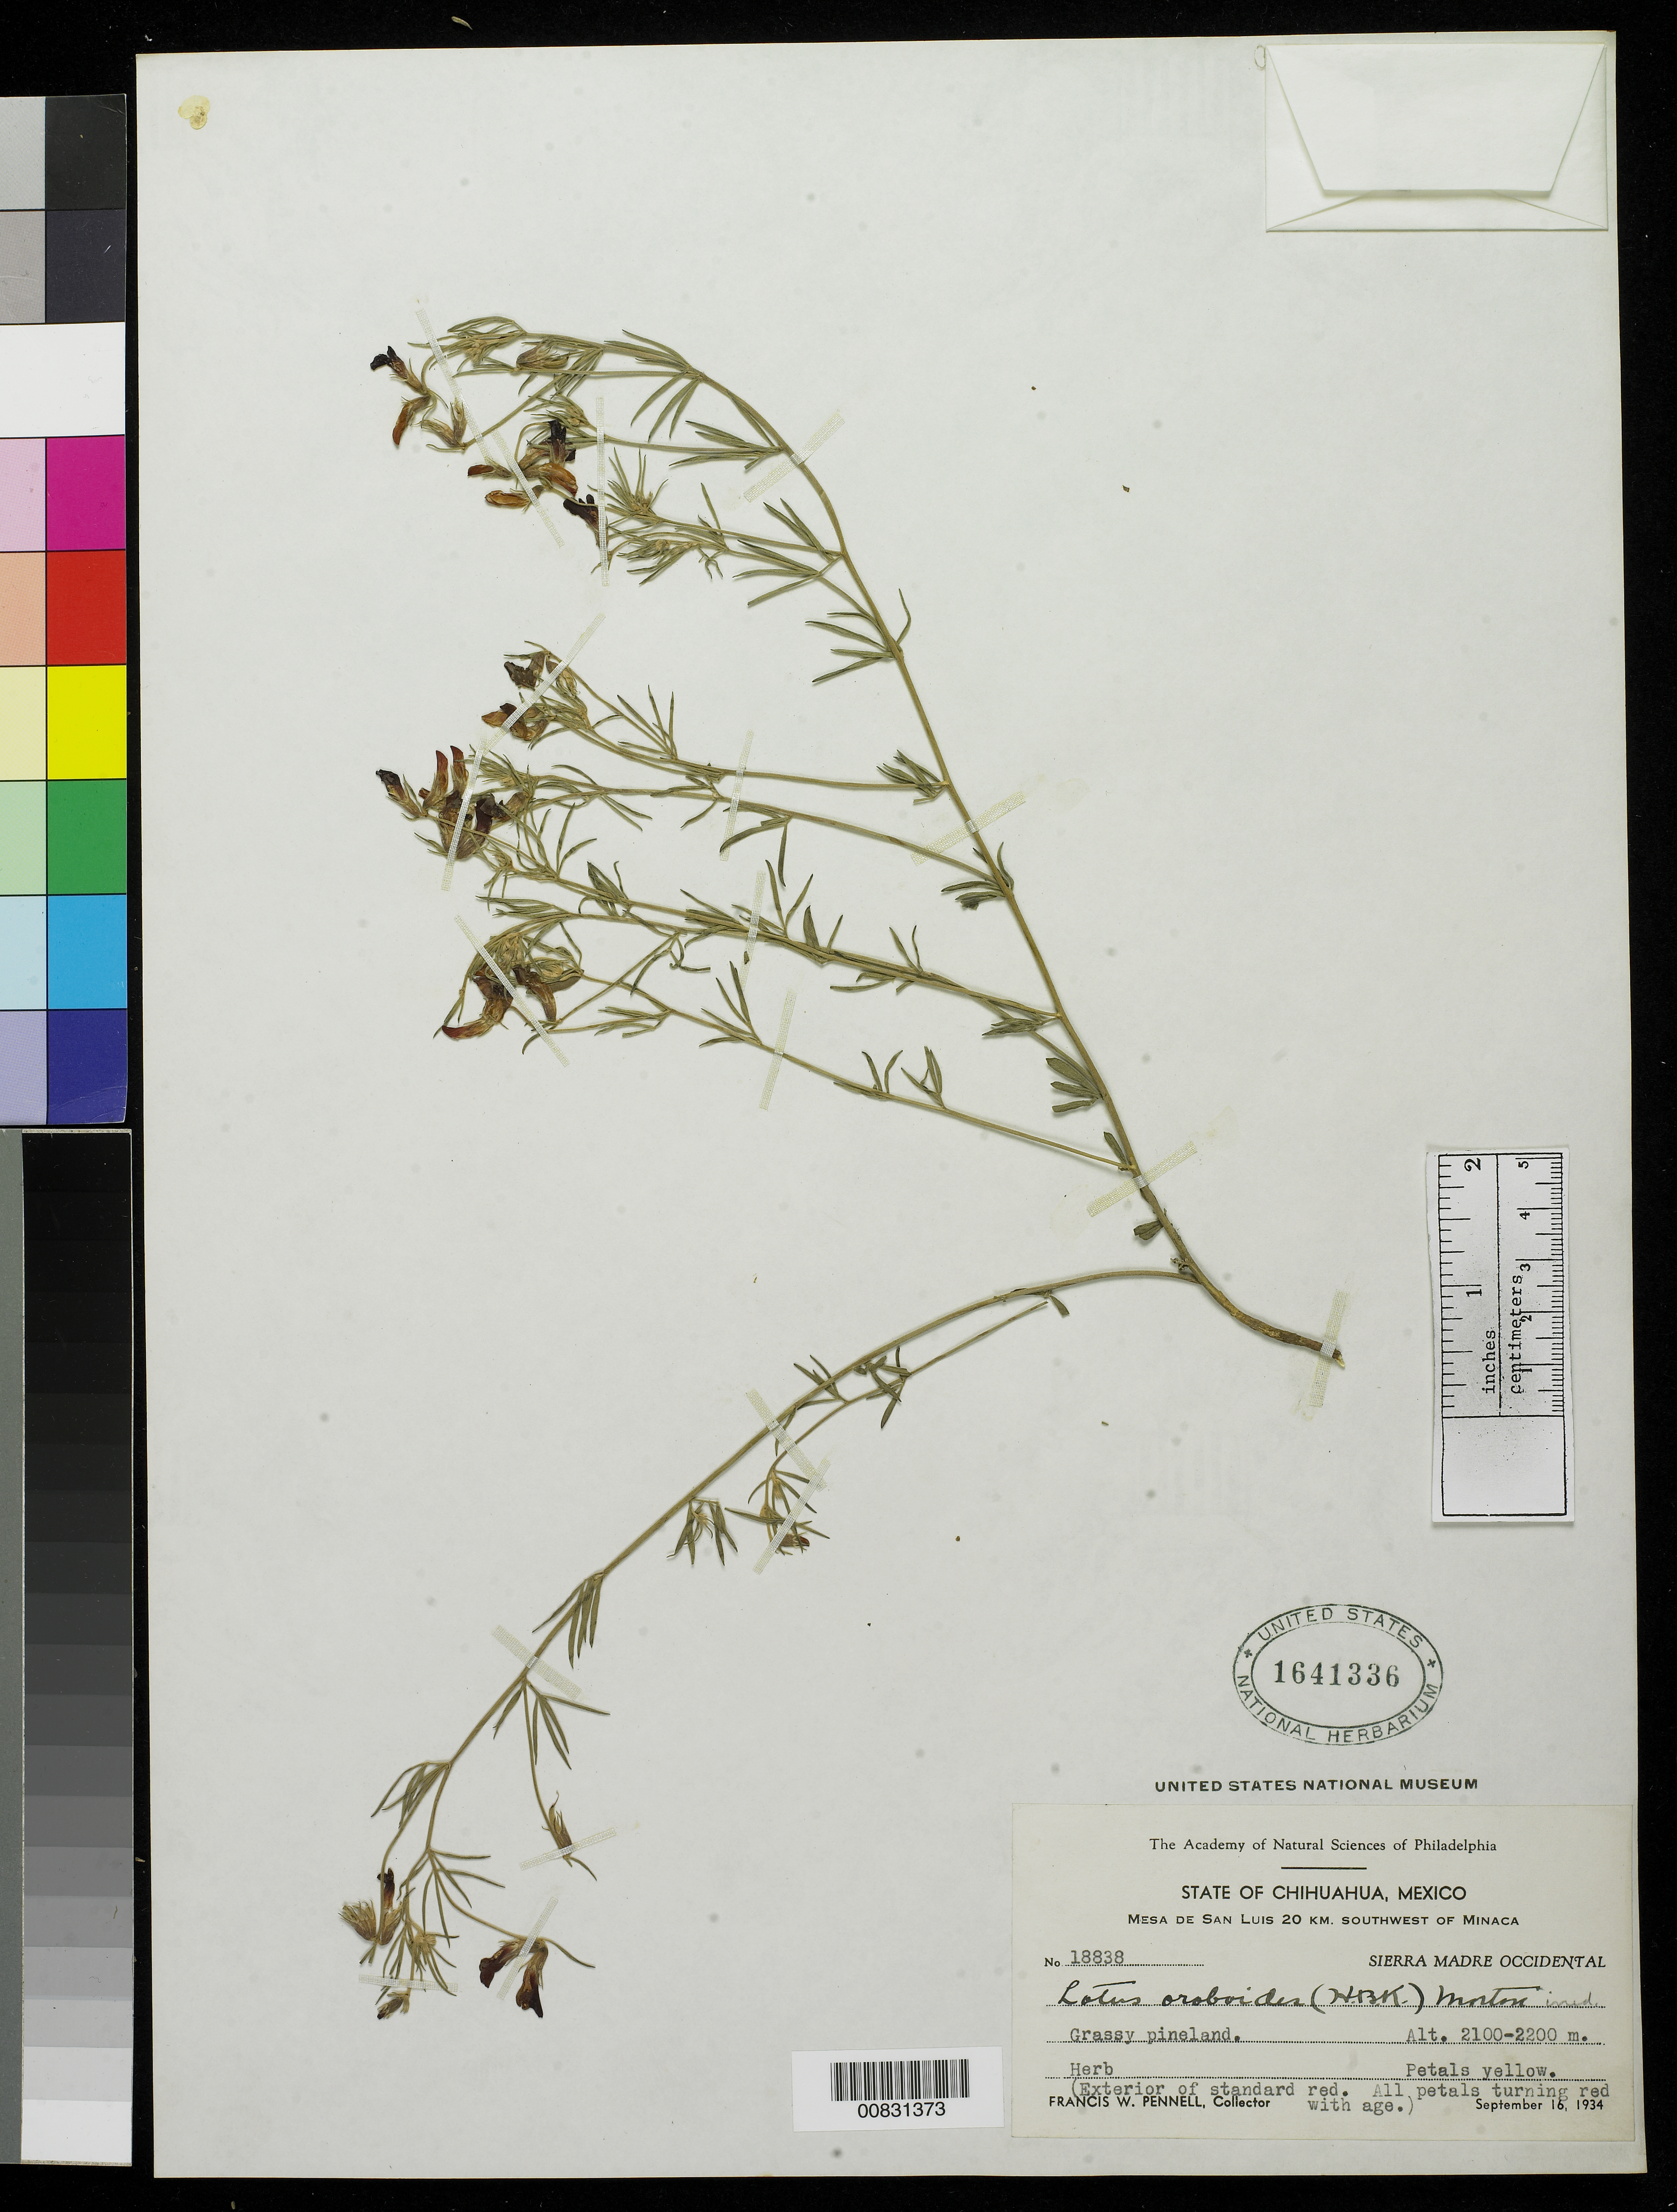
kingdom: Plantae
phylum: Tracheophyta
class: Magnoliopsida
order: Fabales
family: Fabaceae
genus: Ottleya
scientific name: Ottleya oroboides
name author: (Kunth) D.D. Sokoloff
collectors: F. W. Pennell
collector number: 18838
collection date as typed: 16 Sep 1934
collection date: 1934-09-16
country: Mexico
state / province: Chihuahua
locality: Mesa de San Luis 20 km. southwest of Miñaca. Sierra Madre Occidental.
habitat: Grassy pineland.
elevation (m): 2200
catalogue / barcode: US 1641336